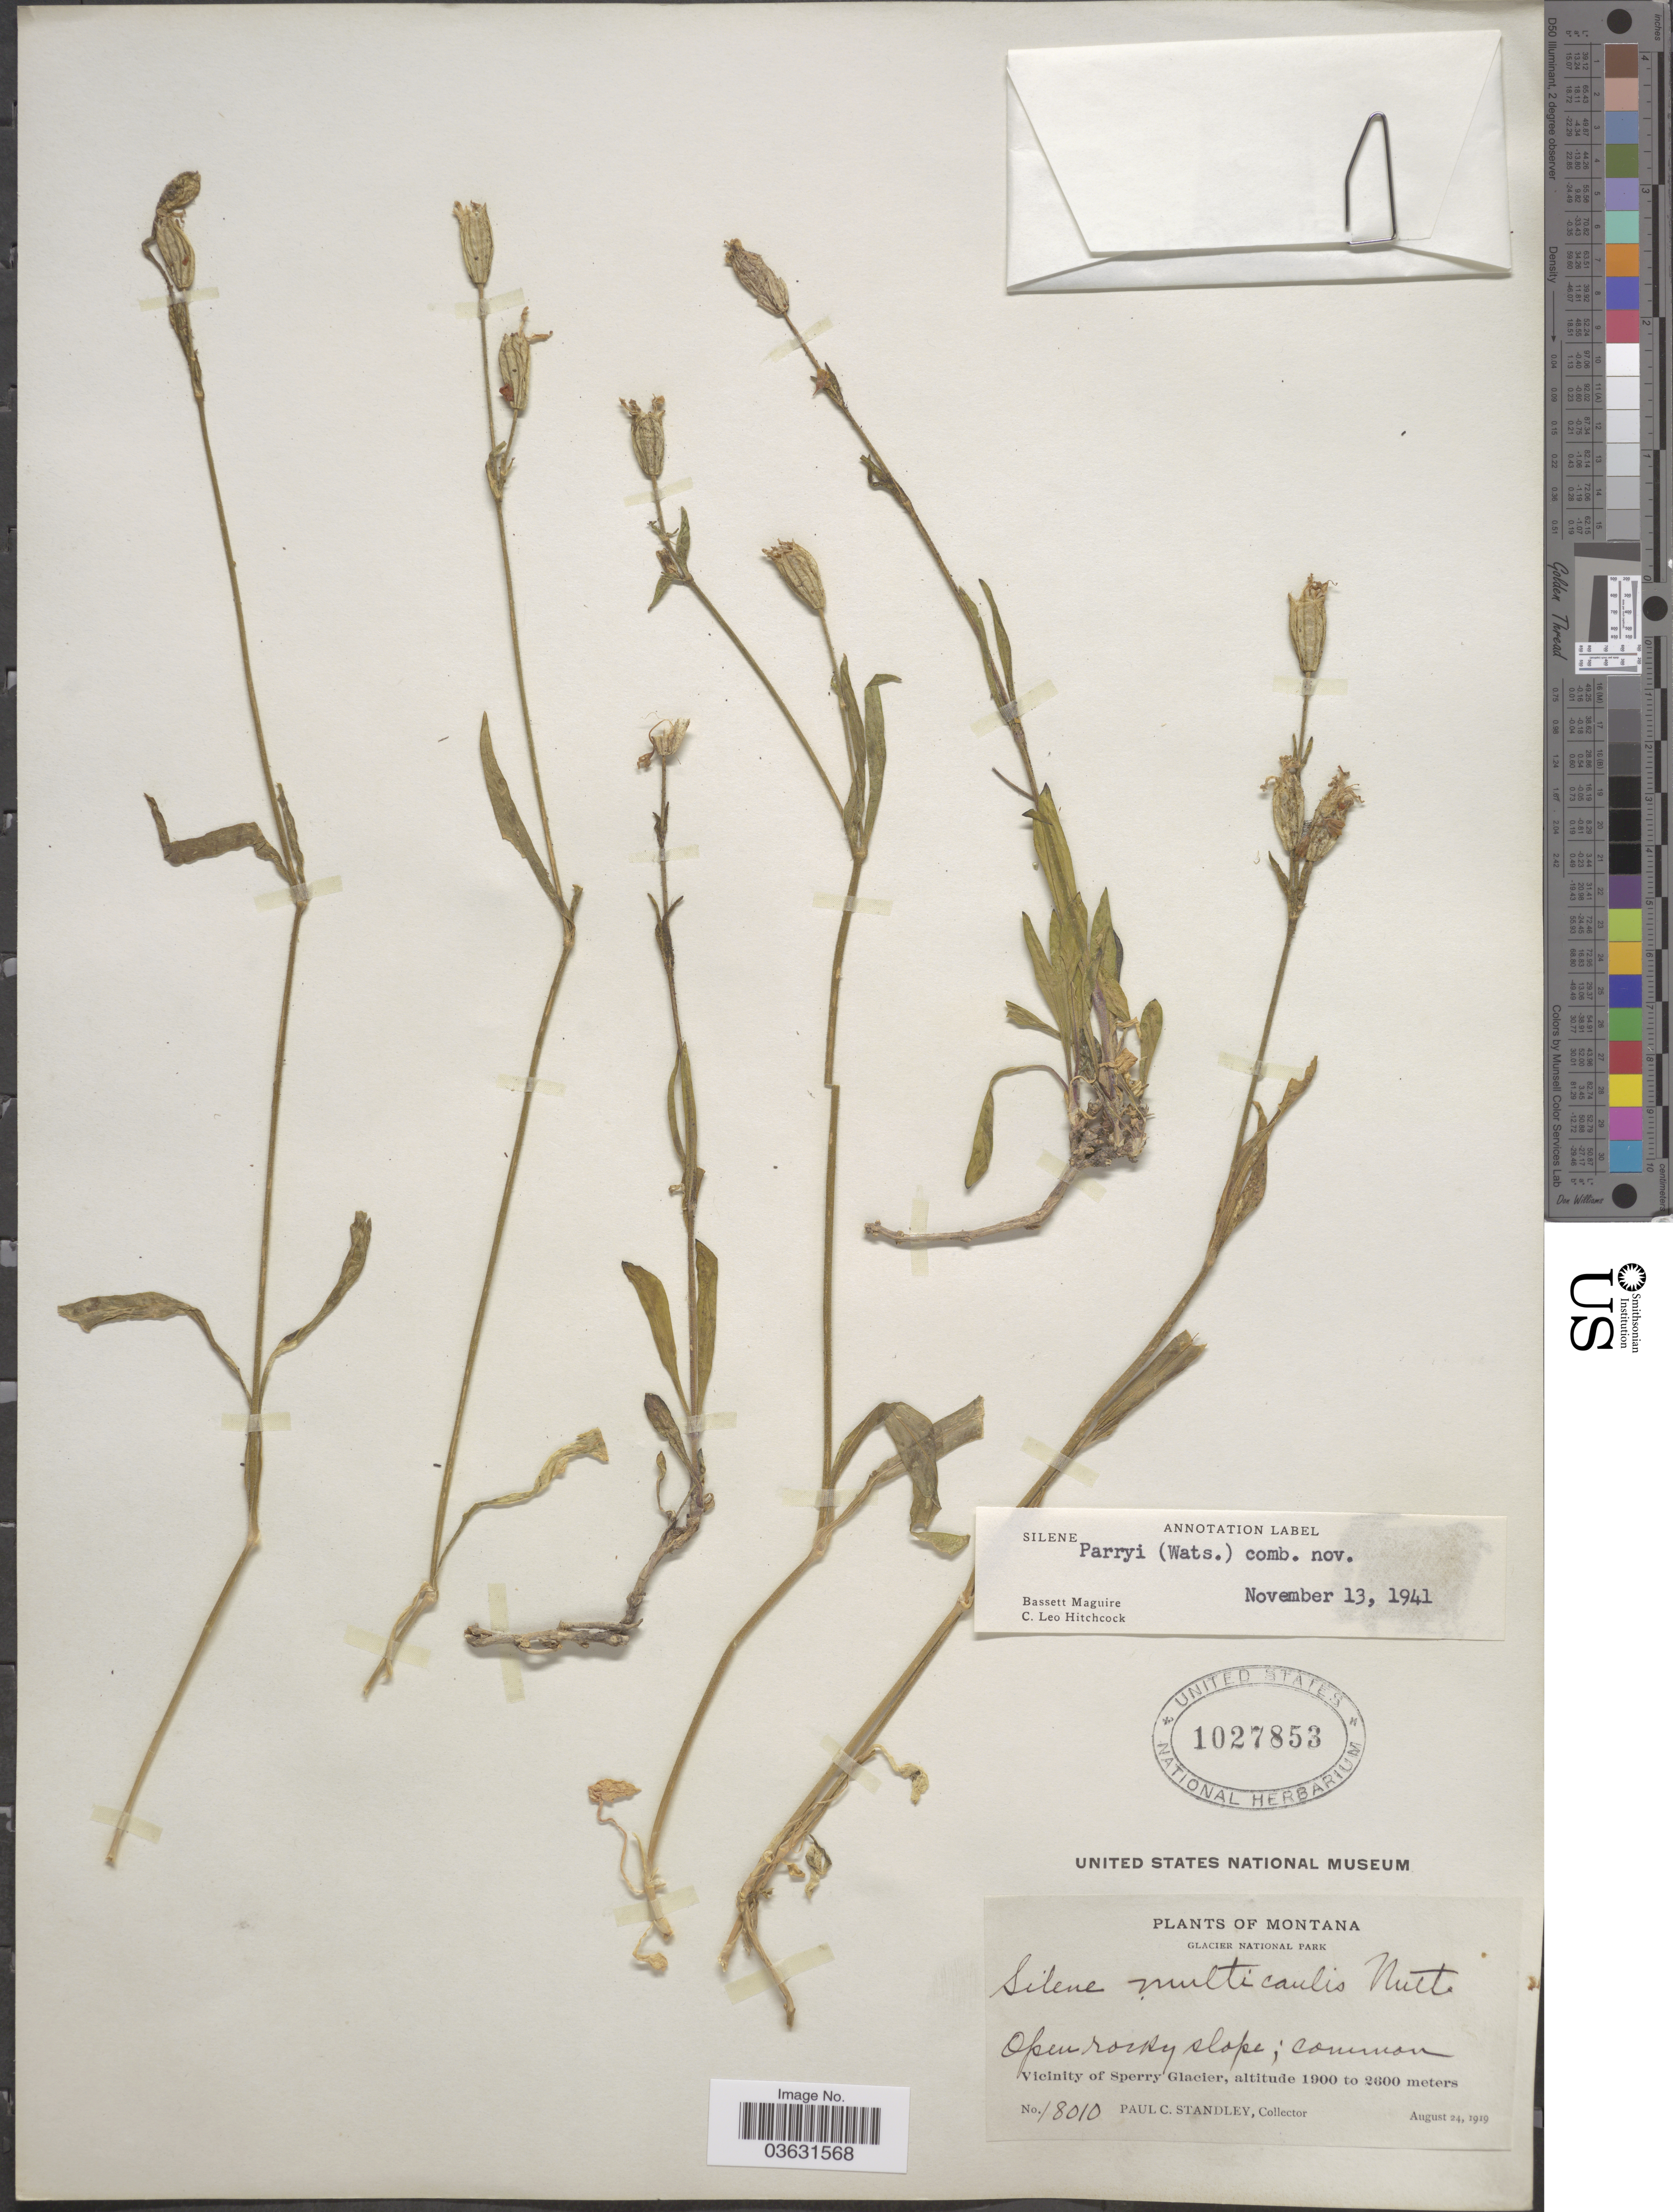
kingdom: Plantae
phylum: Tracheophyta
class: Magnoliopsida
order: Caryophyllales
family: Caryophyllaceae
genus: Silene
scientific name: Silene parryi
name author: (S. Watson) C.L. Hitchc. & Maguire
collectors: P. C. Standley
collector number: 18010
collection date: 1919-08-24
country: United States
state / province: Montana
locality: Glacier National Park. Vicinity of Sperry Glacier.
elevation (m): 1900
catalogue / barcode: US 1027853